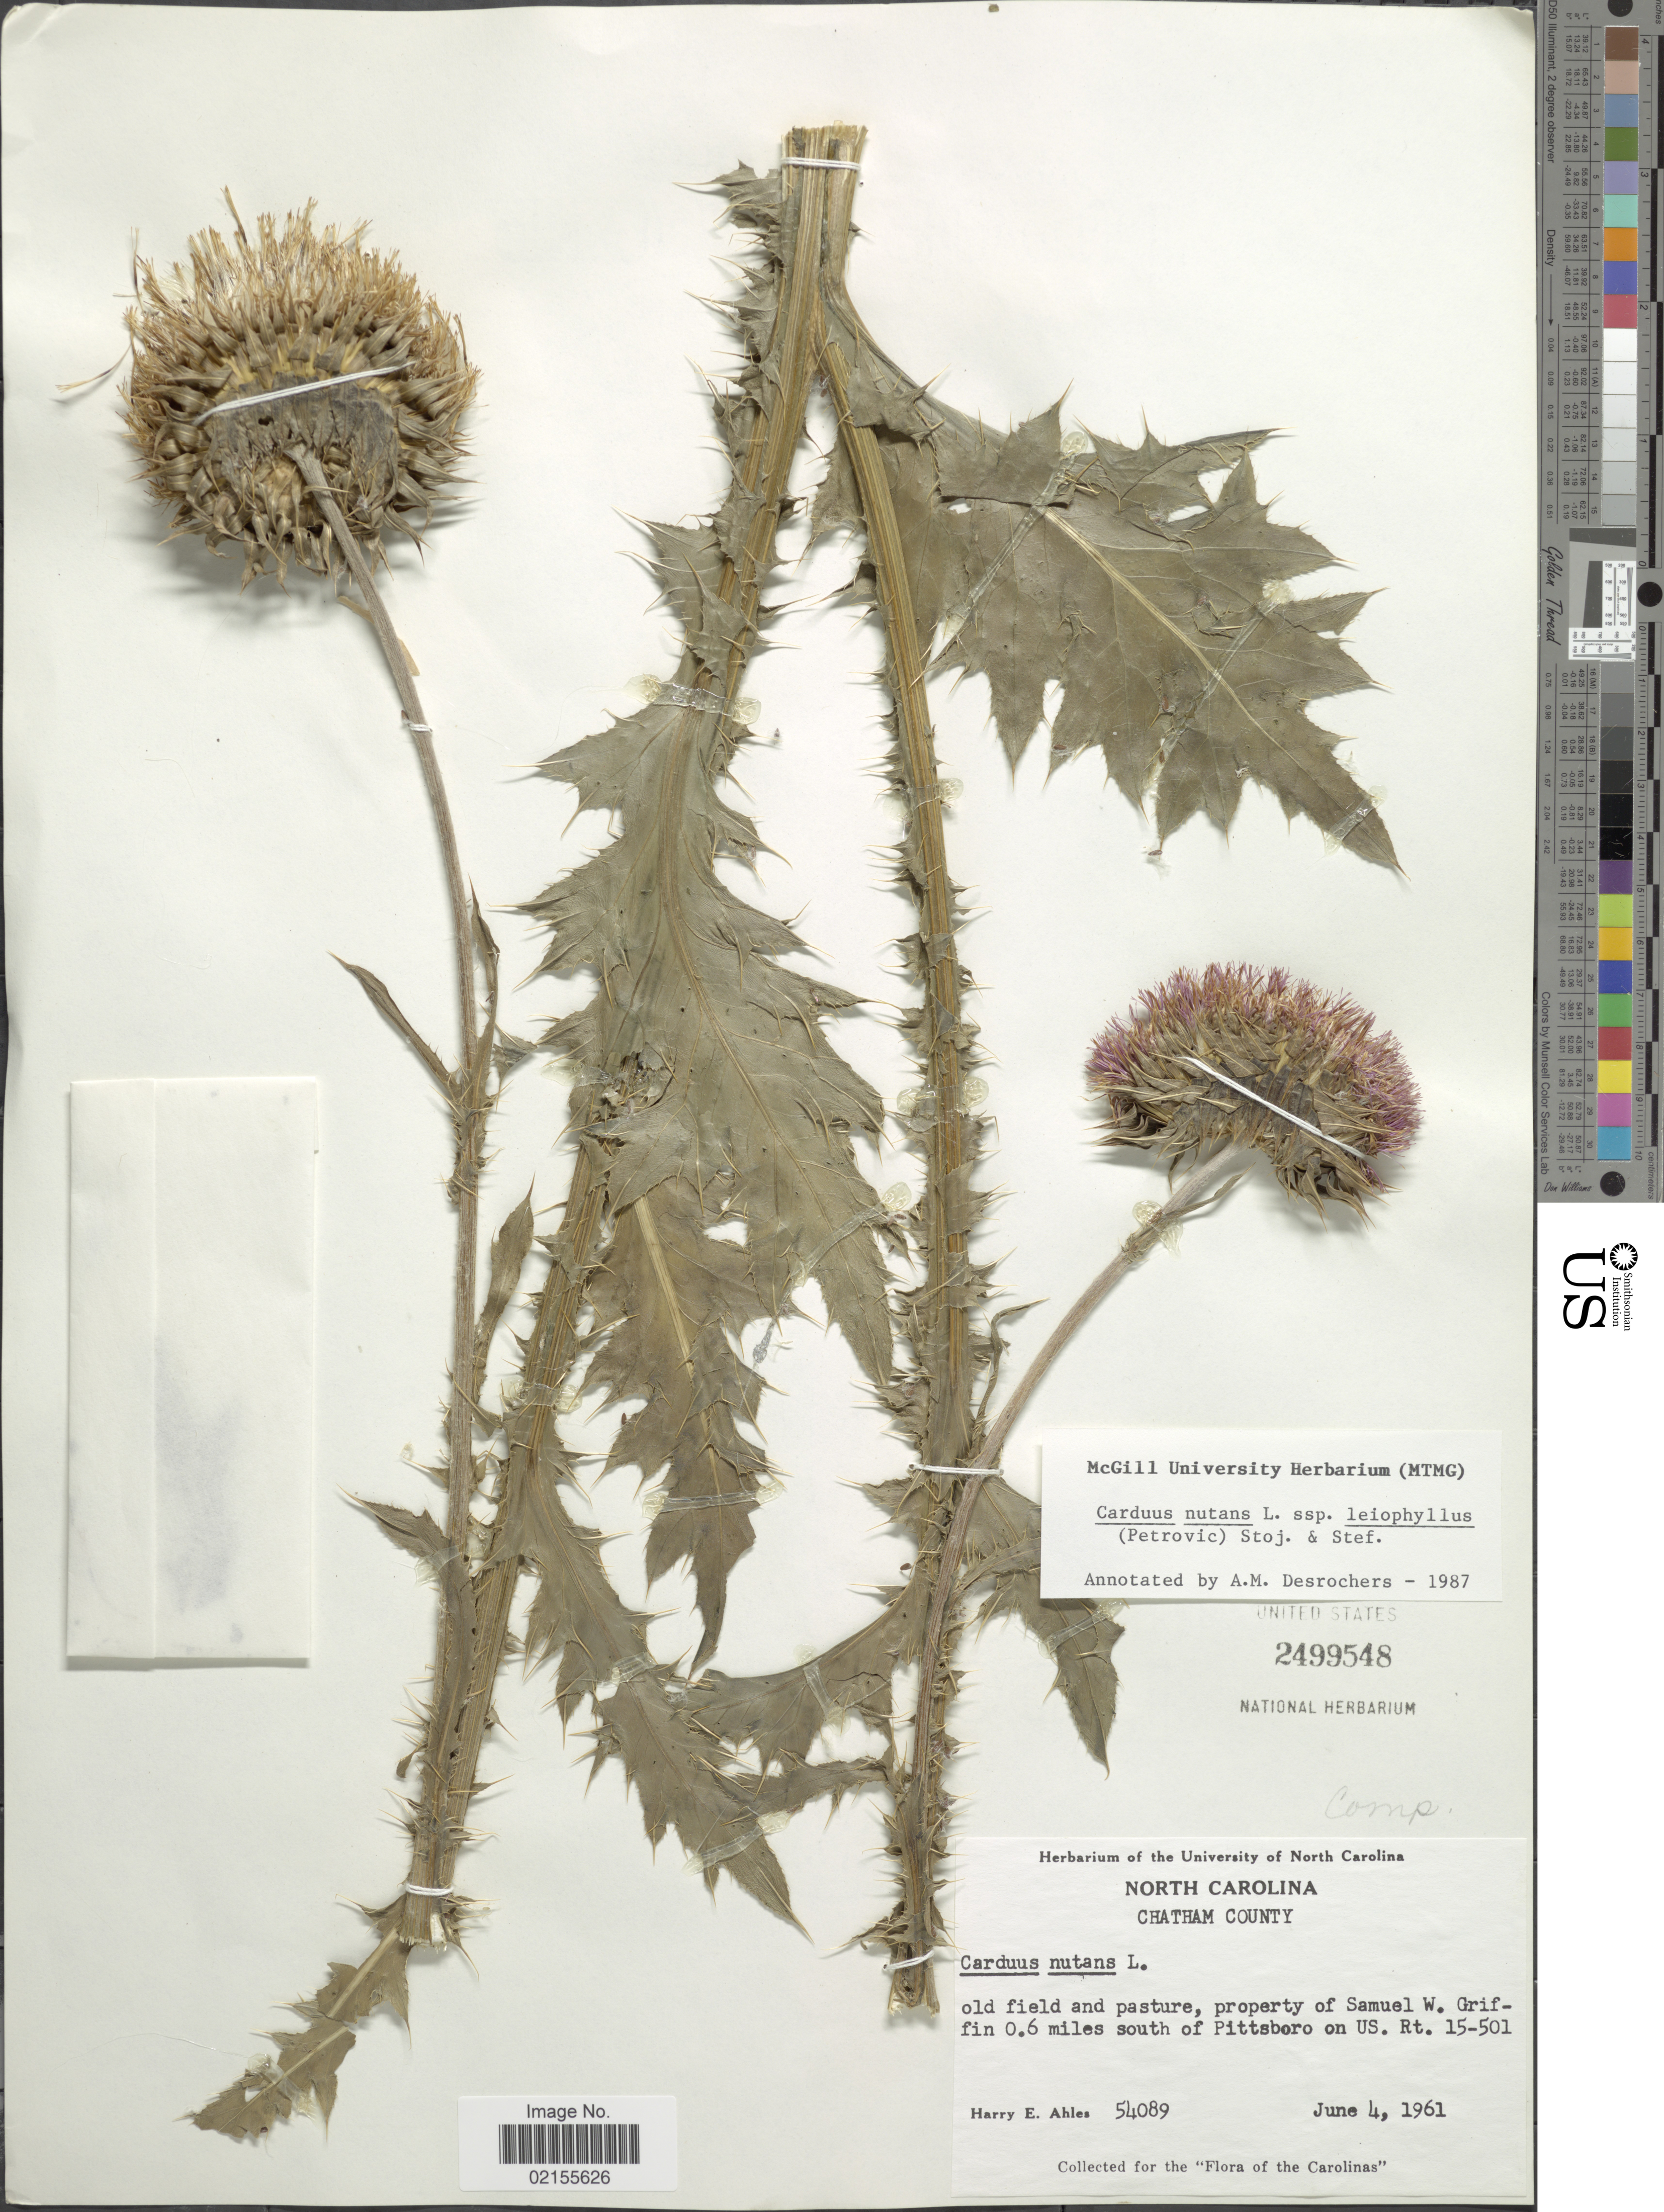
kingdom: Plantae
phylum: Tracheophyta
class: Magnoliopsida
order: Asterales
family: Asteraceae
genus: Carduus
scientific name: Carduus nutans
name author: L.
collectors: H. E. Ahles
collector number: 54089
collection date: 1961-06-04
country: United States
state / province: North Carolina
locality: Chatham County, old field and pasture, property of Samuel W. Griffin 0.6 miles south of Pittsboro on US. Rt. 15-501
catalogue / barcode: US 2499548